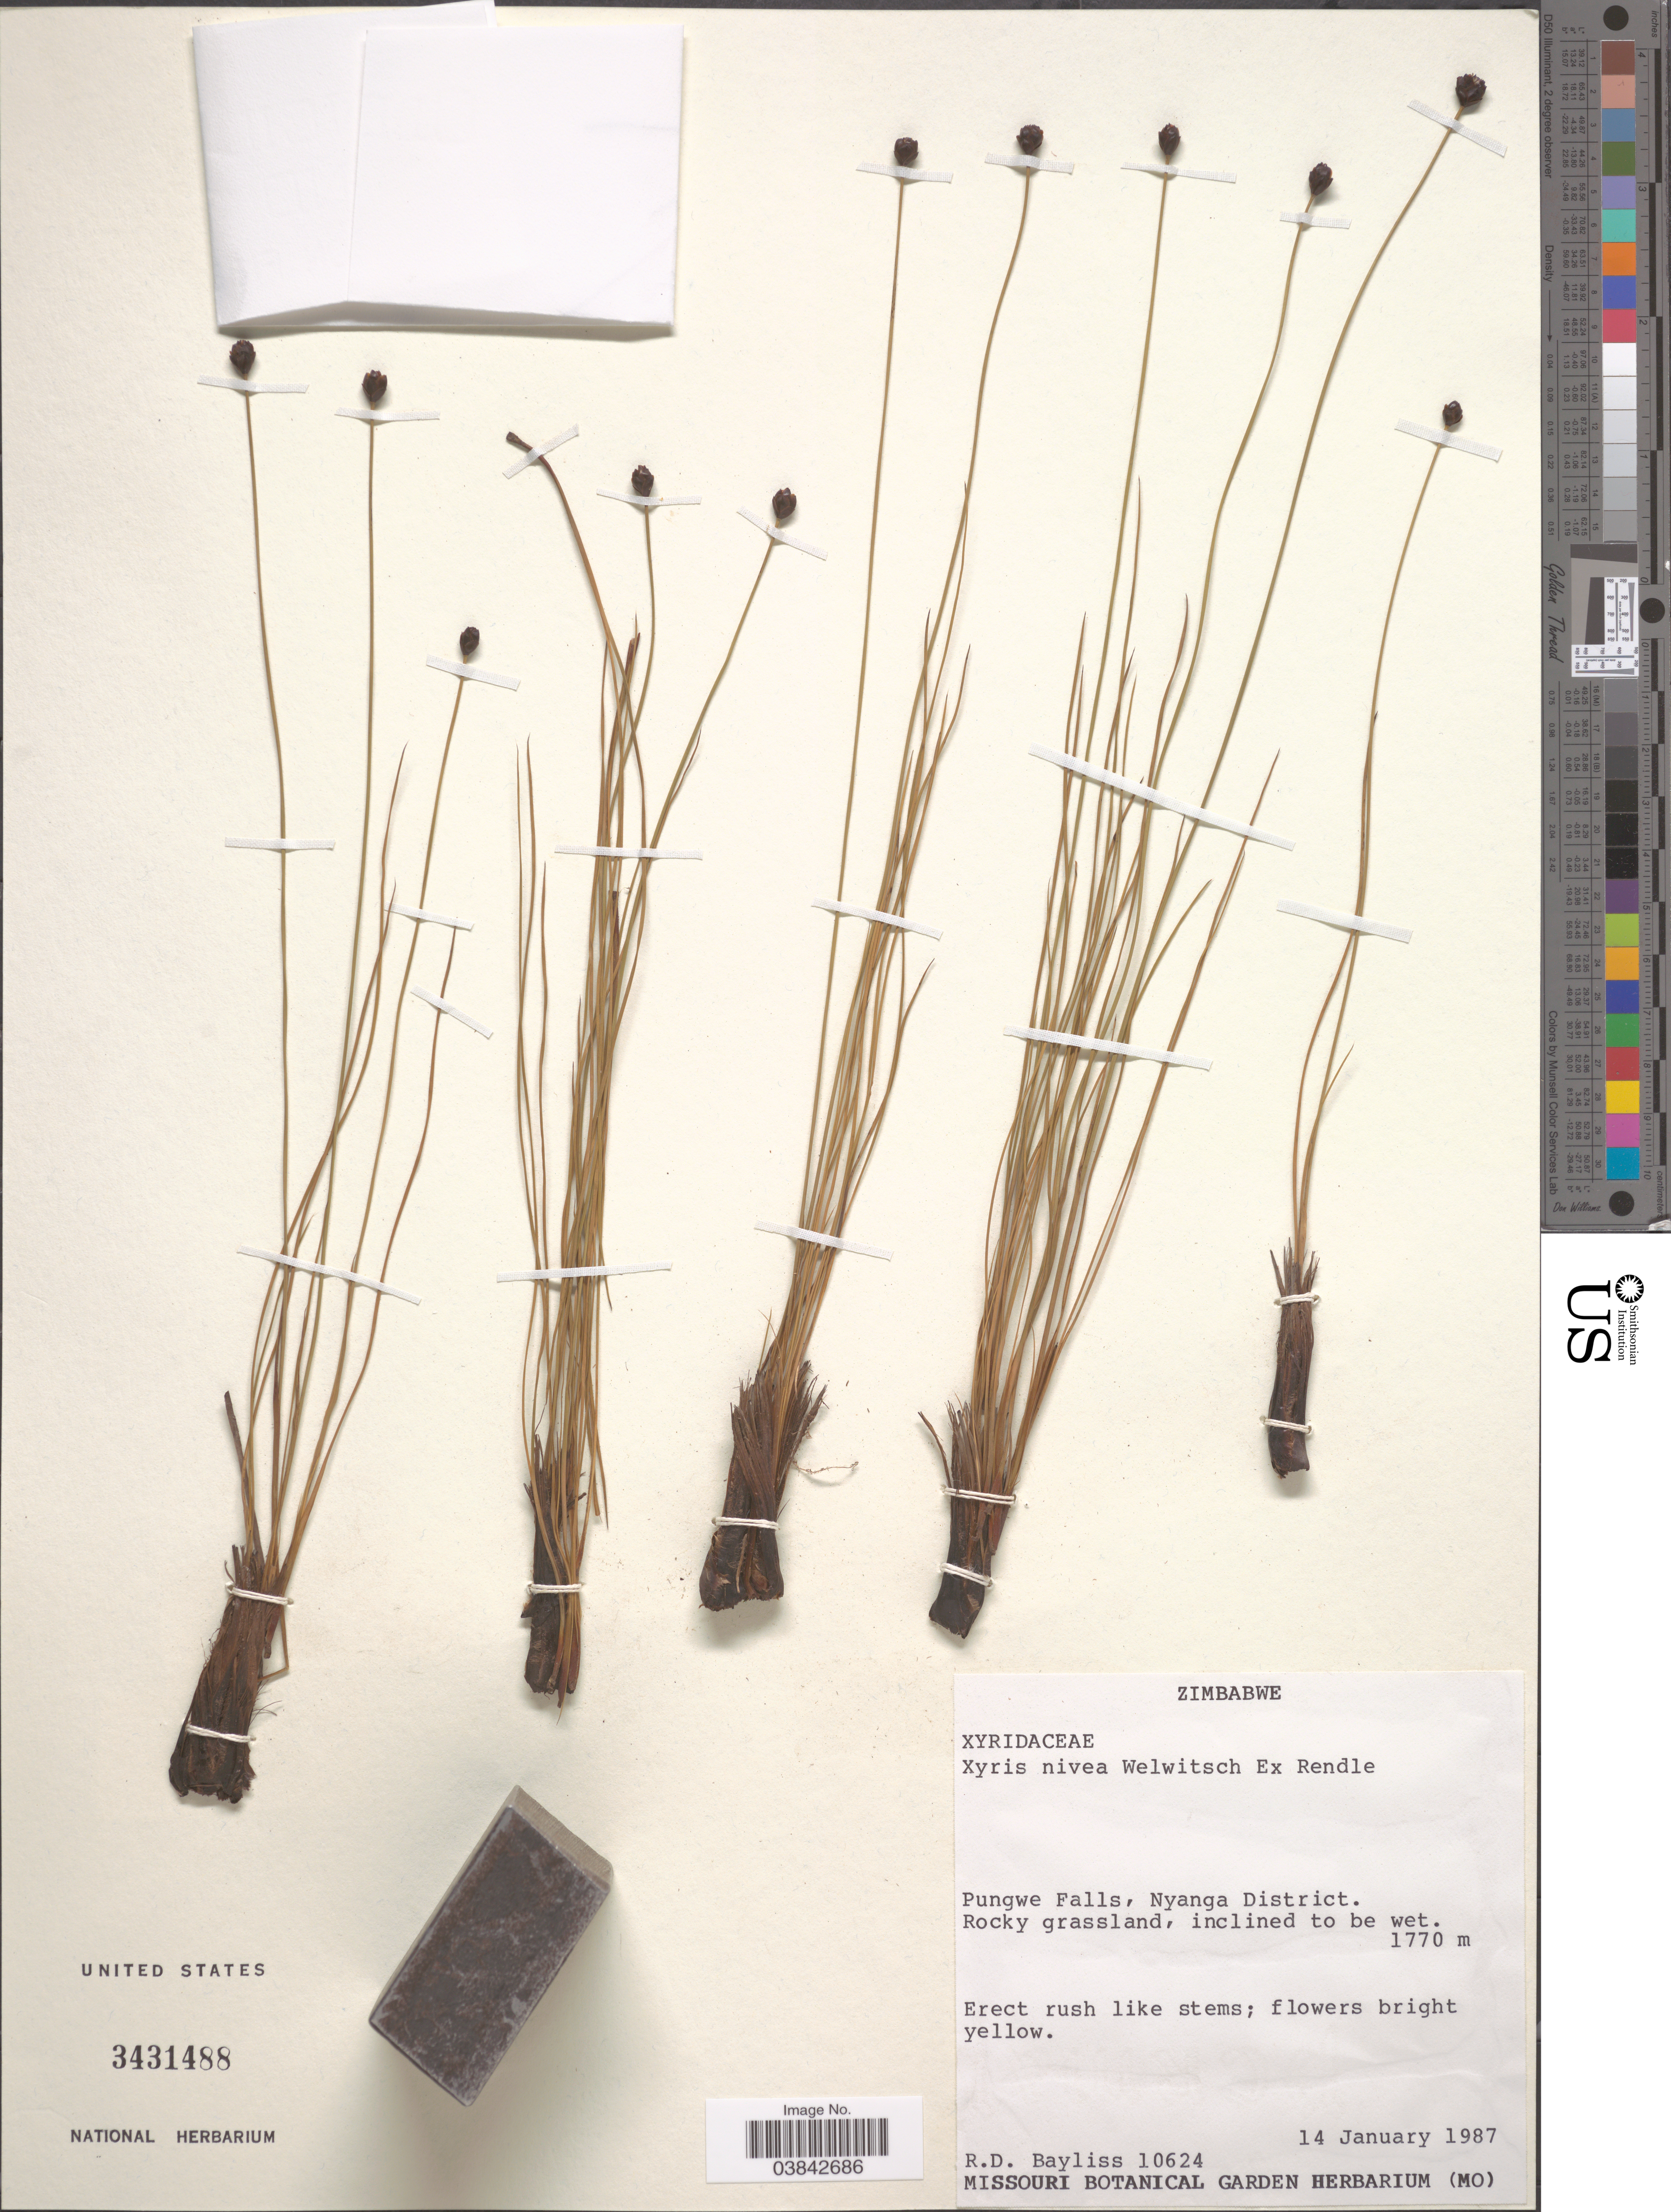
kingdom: Plantae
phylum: Tracheophyta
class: Liliopsida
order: Poales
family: Xyridaceae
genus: Xyris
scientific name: Xyris nivea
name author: Welw. ex Rendle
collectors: R. Bayliss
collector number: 10624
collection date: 1987-01-14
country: Zimbabwe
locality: Pungwe Falls, Nyanga District.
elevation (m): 1770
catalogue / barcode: US 3431488